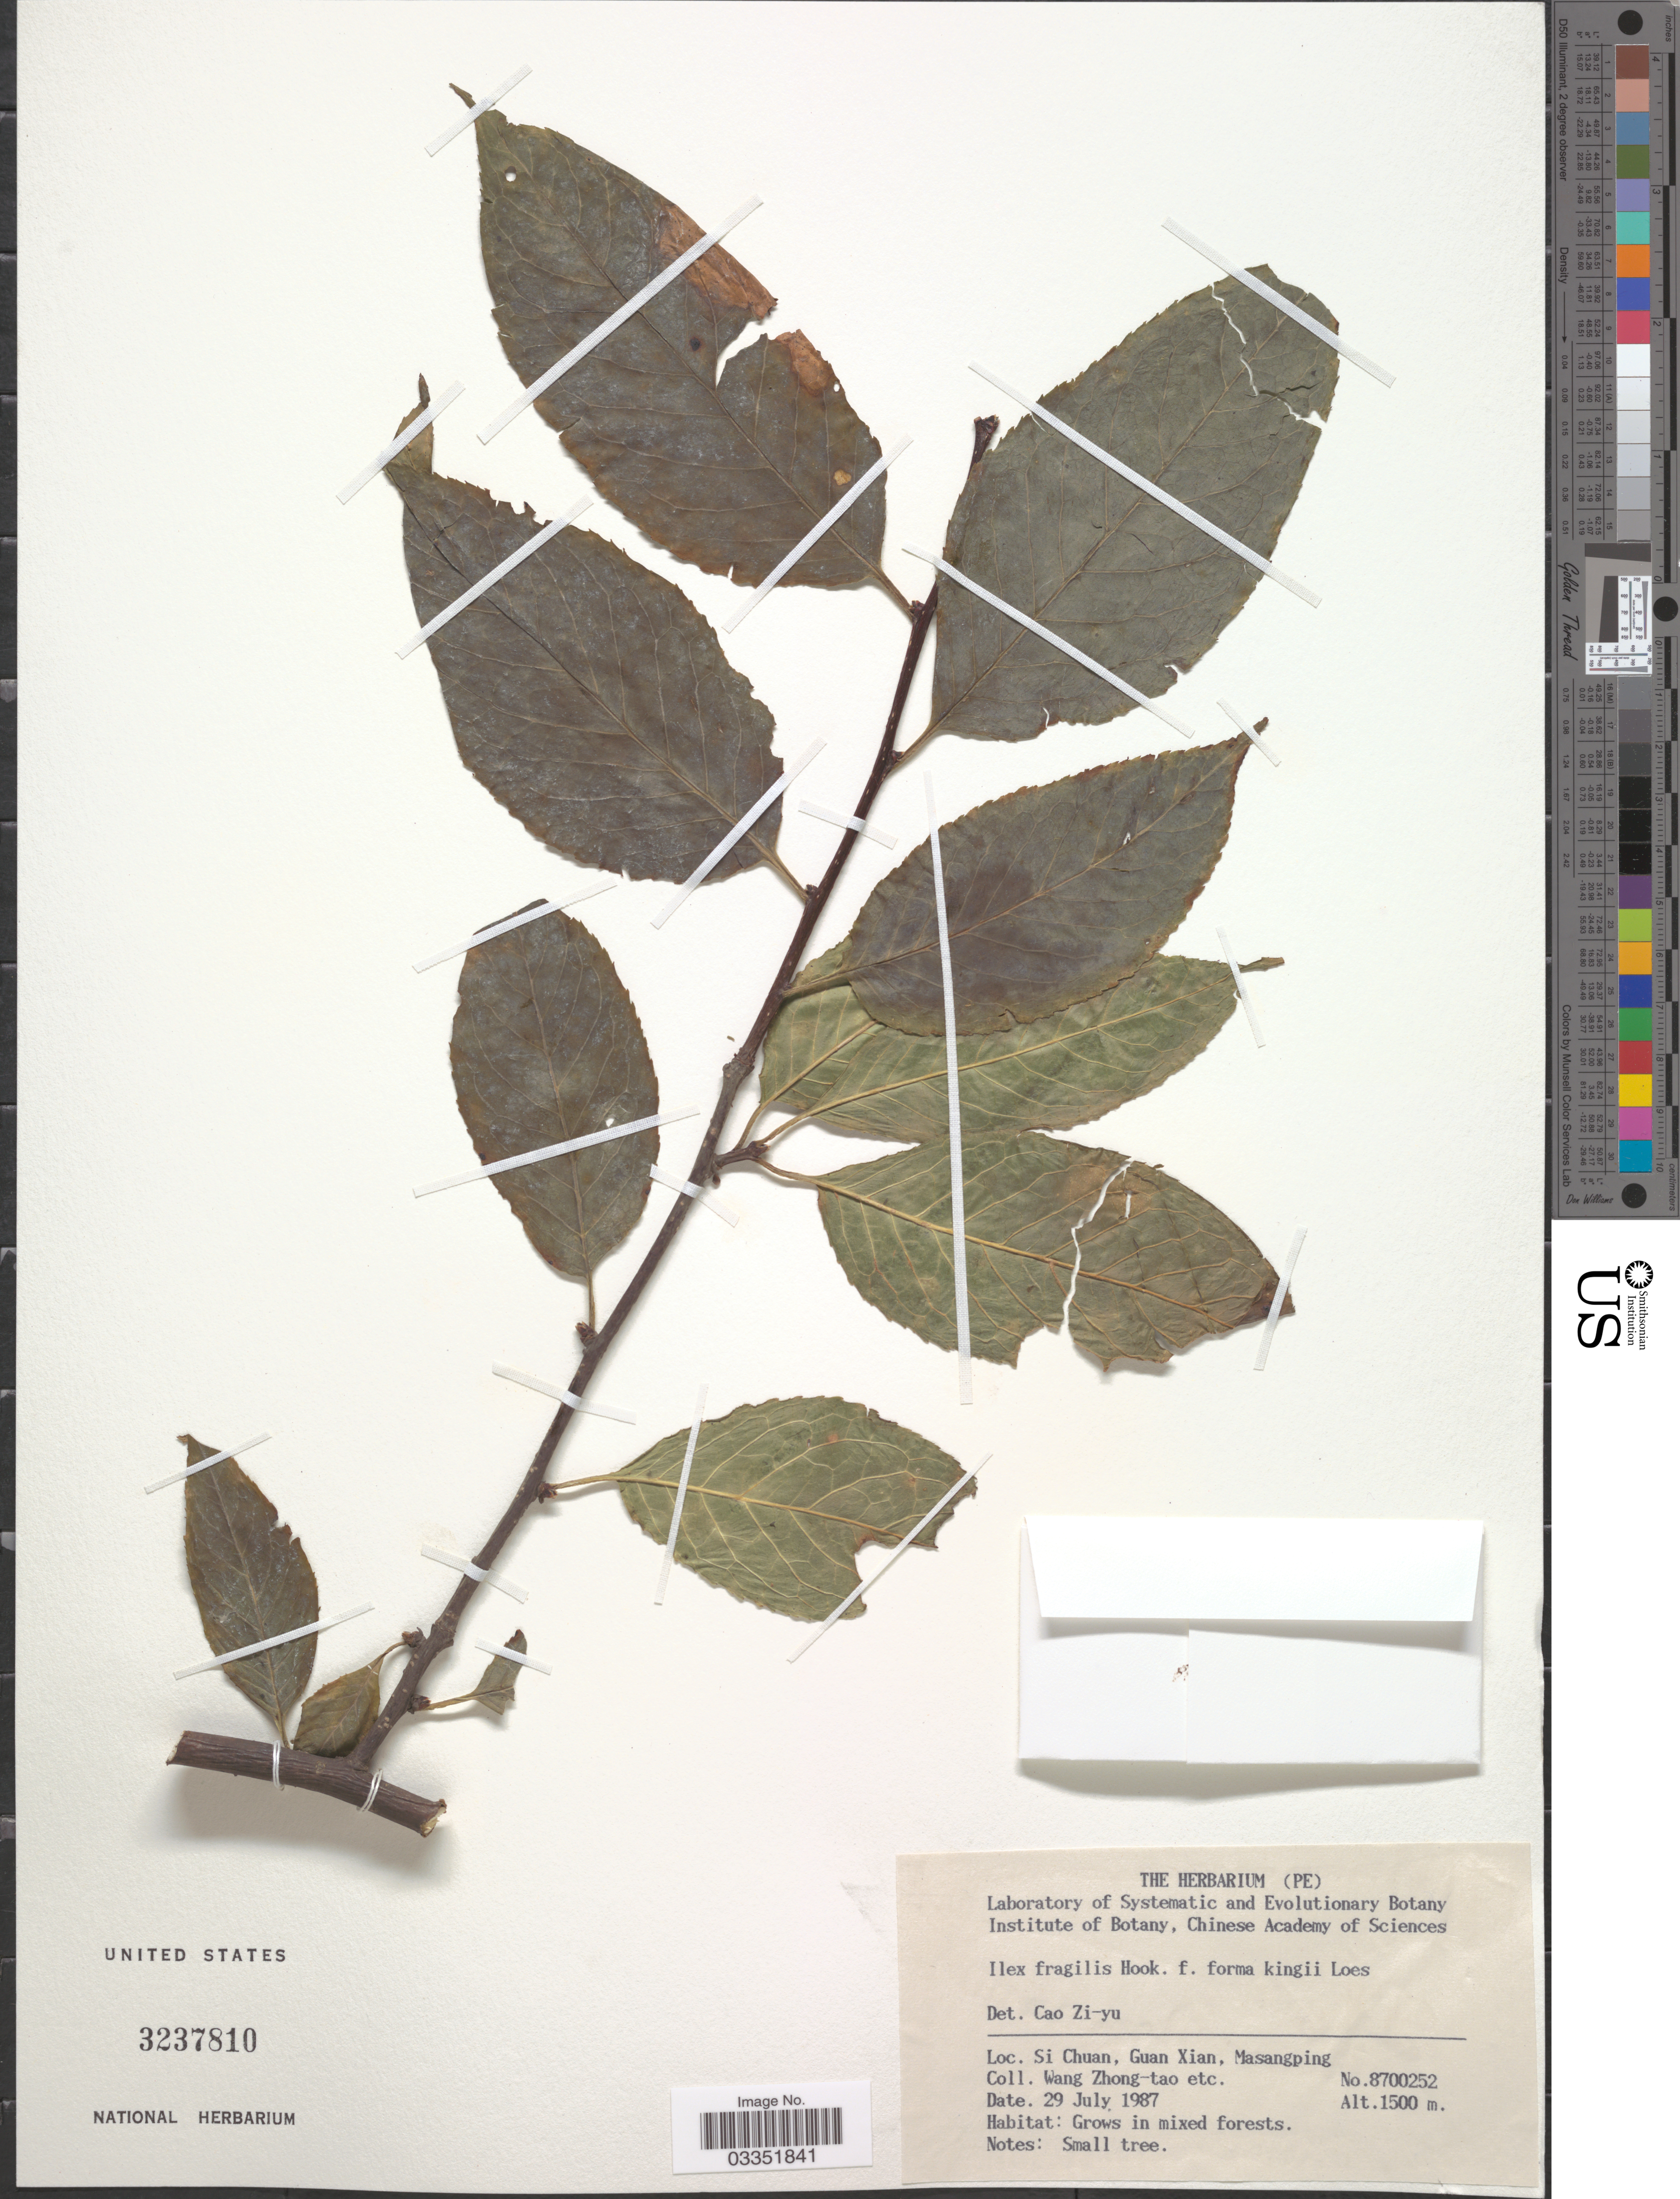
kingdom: Plantae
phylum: Tracheophyta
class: Magnoliopsida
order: Aquifoliales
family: Aquifoliaceae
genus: Ilex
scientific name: Ilex fragilis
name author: Hook. f.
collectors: W. Zhong-Tao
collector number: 8700252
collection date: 1987-07-29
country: China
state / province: Sichuan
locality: Si Chuan, Guan Xian, Masangping.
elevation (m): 1500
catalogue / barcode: US 3237810